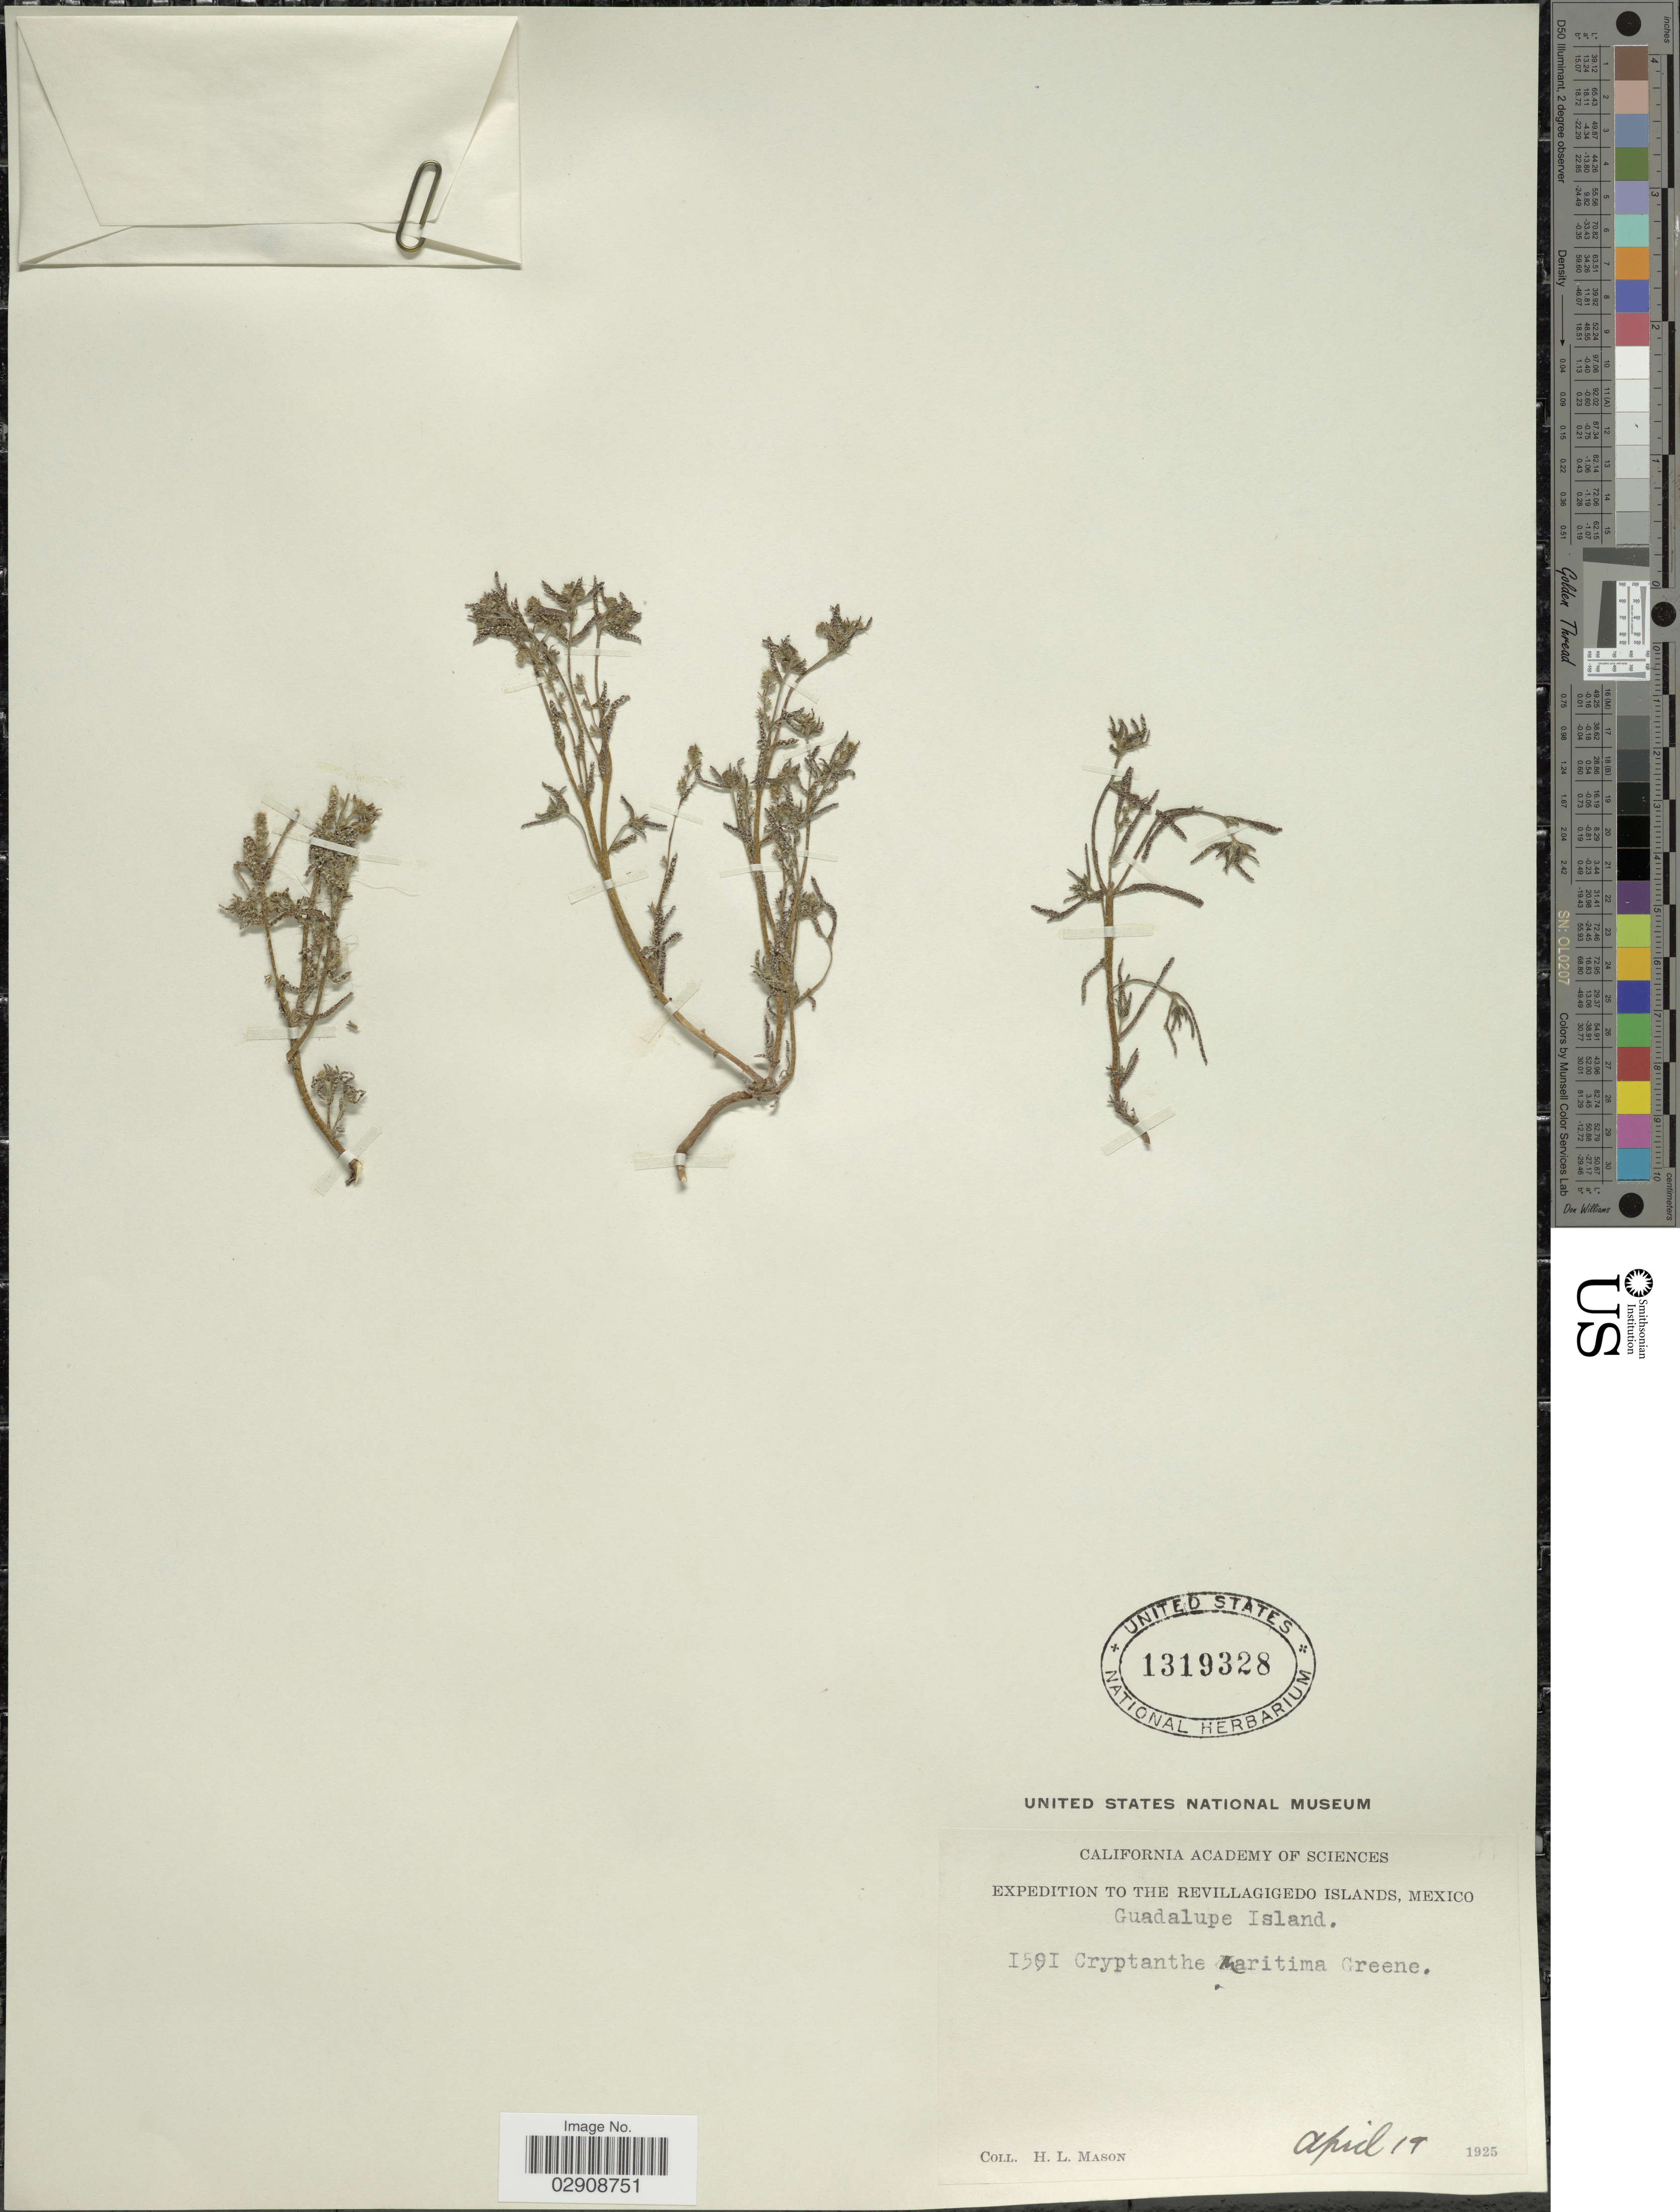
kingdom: Plantae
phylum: Tracheophyta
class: Magnoliopsida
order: Boraginales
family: Boraginaceae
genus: Cryptantha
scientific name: Cryptantha maritima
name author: (Greene) Greene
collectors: H. L. Mason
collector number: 1591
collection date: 1925-04-19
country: Mexico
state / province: Colima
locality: Revillagigedo Islands. Guadalupe Island.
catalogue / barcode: US 1319328